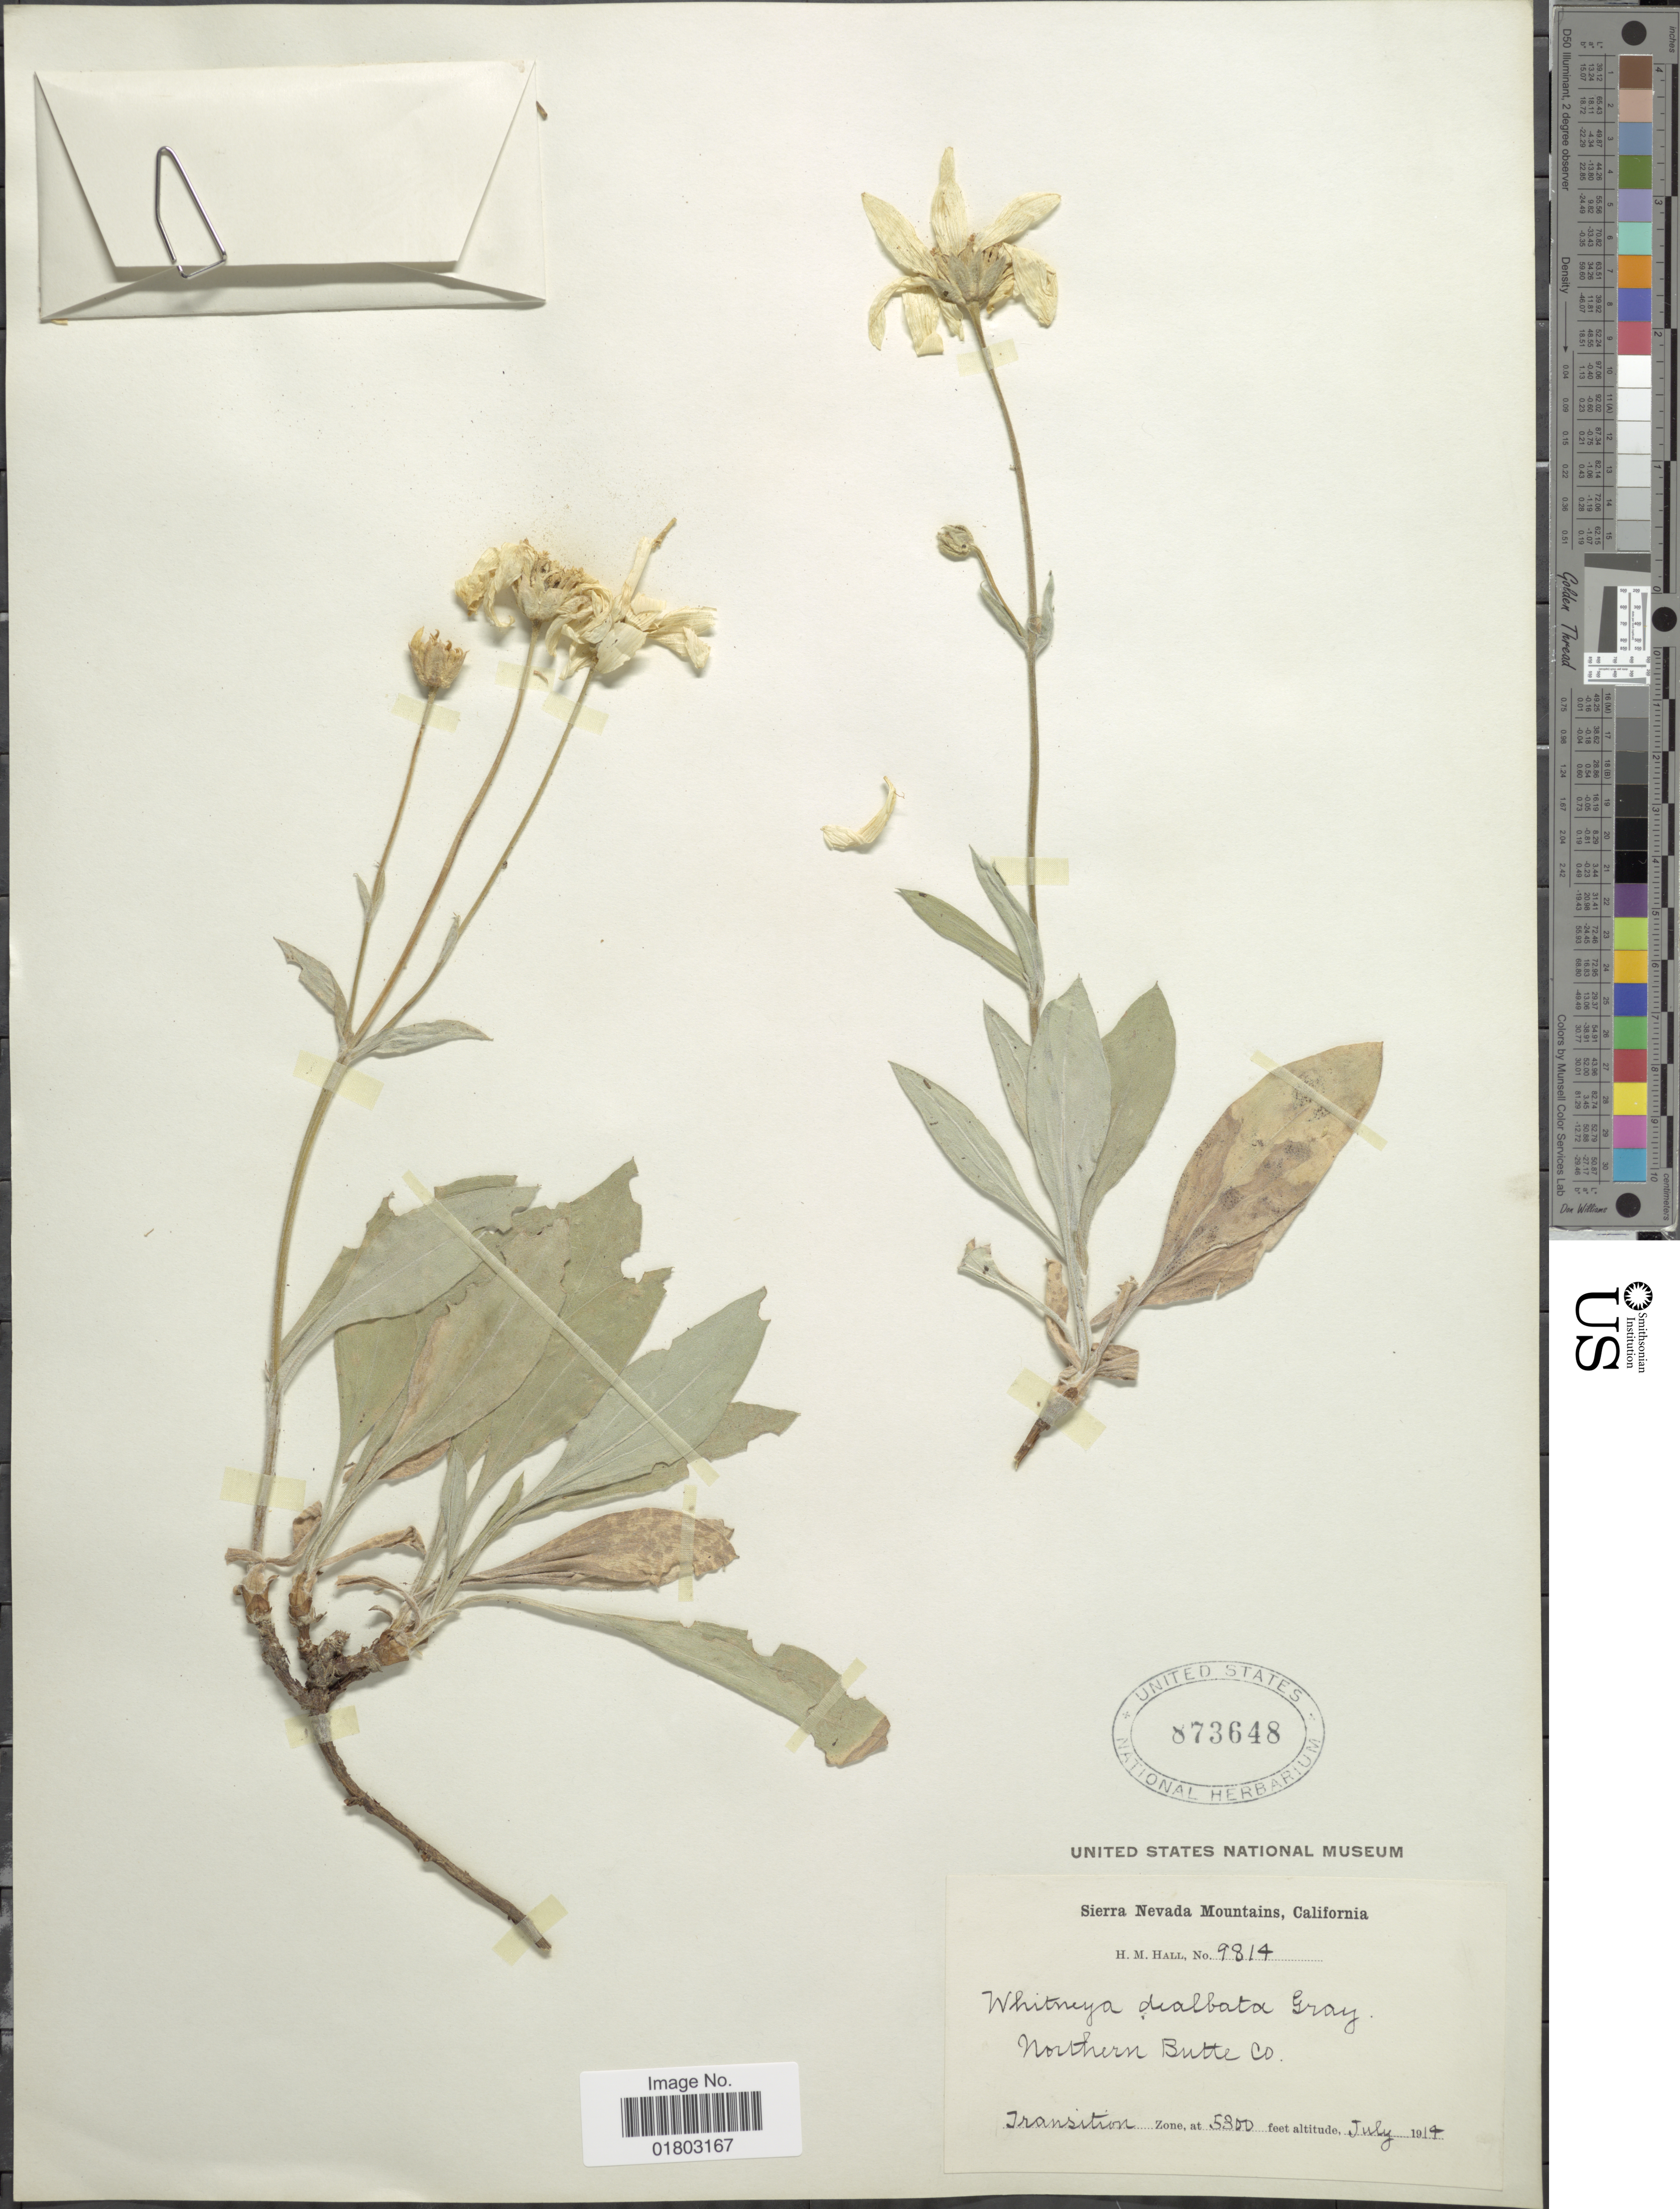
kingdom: Plantae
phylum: Tracheophyta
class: Magnoliopsida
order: Asterales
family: Asteraceae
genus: Arnica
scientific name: Arnica dealbata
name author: (A. Gray) B.G. Baldwin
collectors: H. M. Hall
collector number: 9814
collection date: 1917-07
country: United States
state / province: California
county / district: Butte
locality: Sierra Nevada Mountains, Northern Butte Co, Transistion Zone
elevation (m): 1615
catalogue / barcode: US 873648